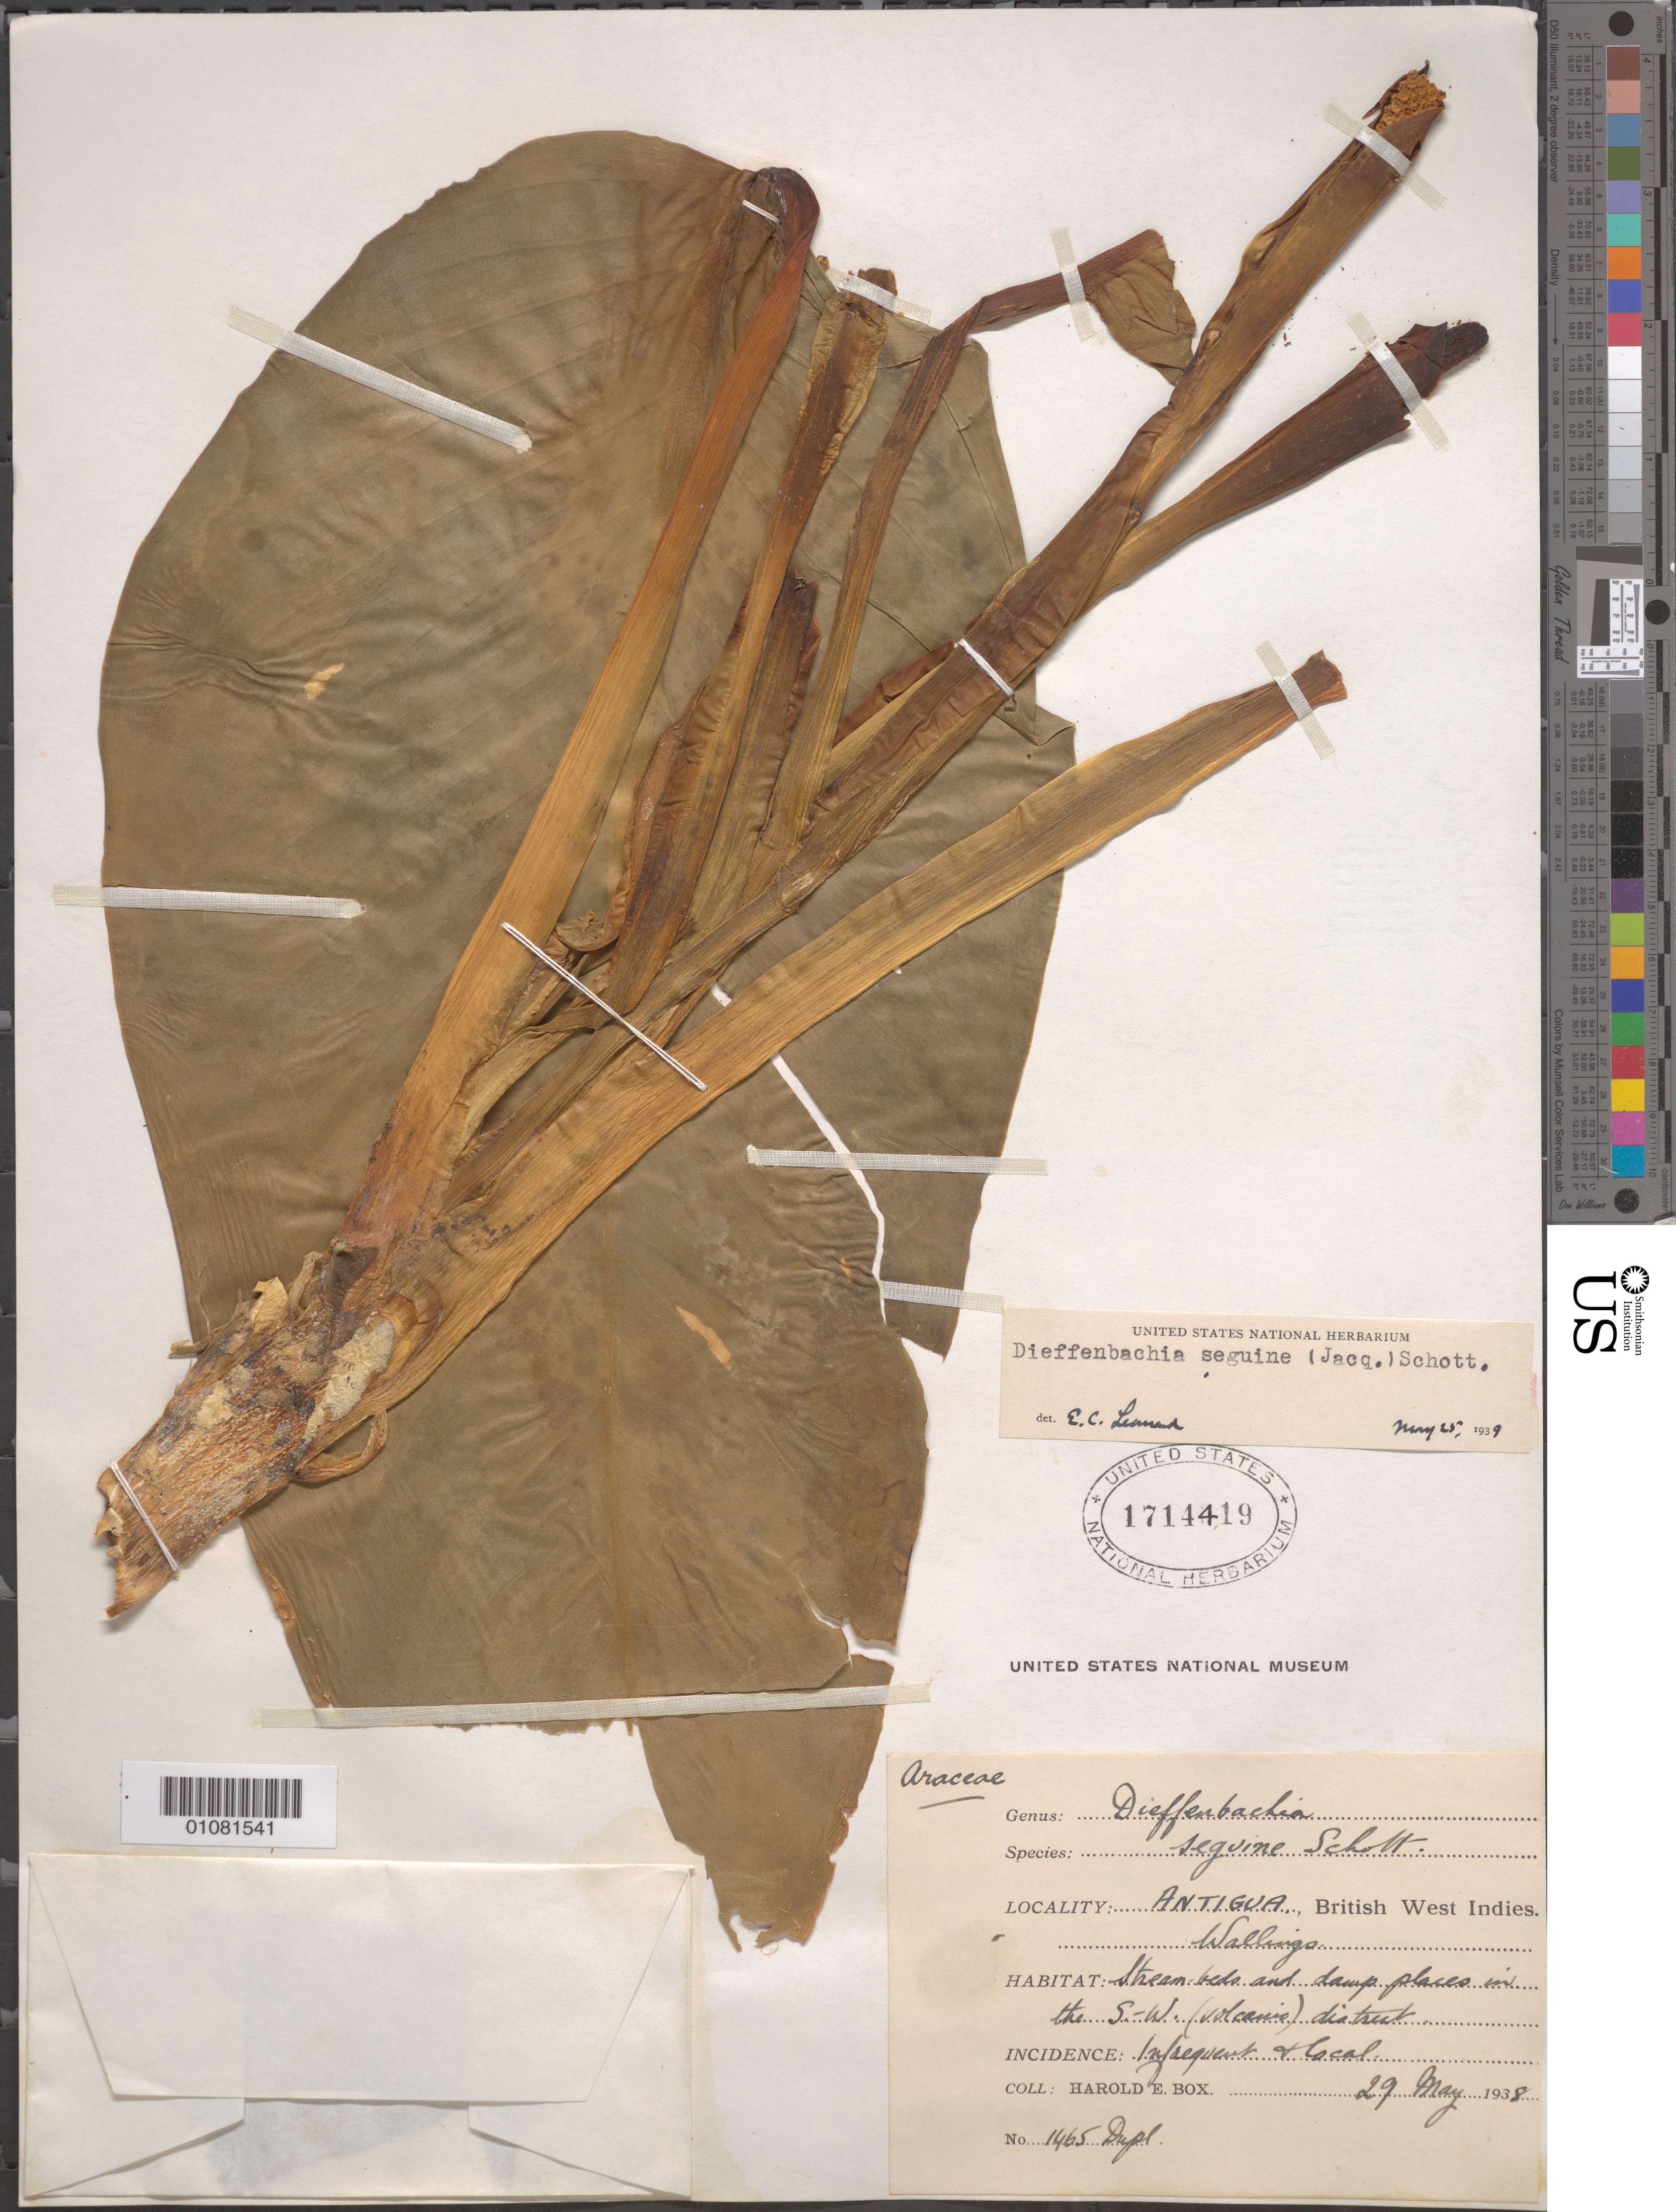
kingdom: Plantae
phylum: Tracheophyta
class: Liliopsida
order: Alismatales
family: Araceae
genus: Dieffenbachia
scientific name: Dieffenbachia seguine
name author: (Jacq.) Schott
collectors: H. E. Box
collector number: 1465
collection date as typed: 29 May 1938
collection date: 1938-05-29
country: Antigua and Barbuda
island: Antigua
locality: SW (volcanic) district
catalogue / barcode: US 1714419